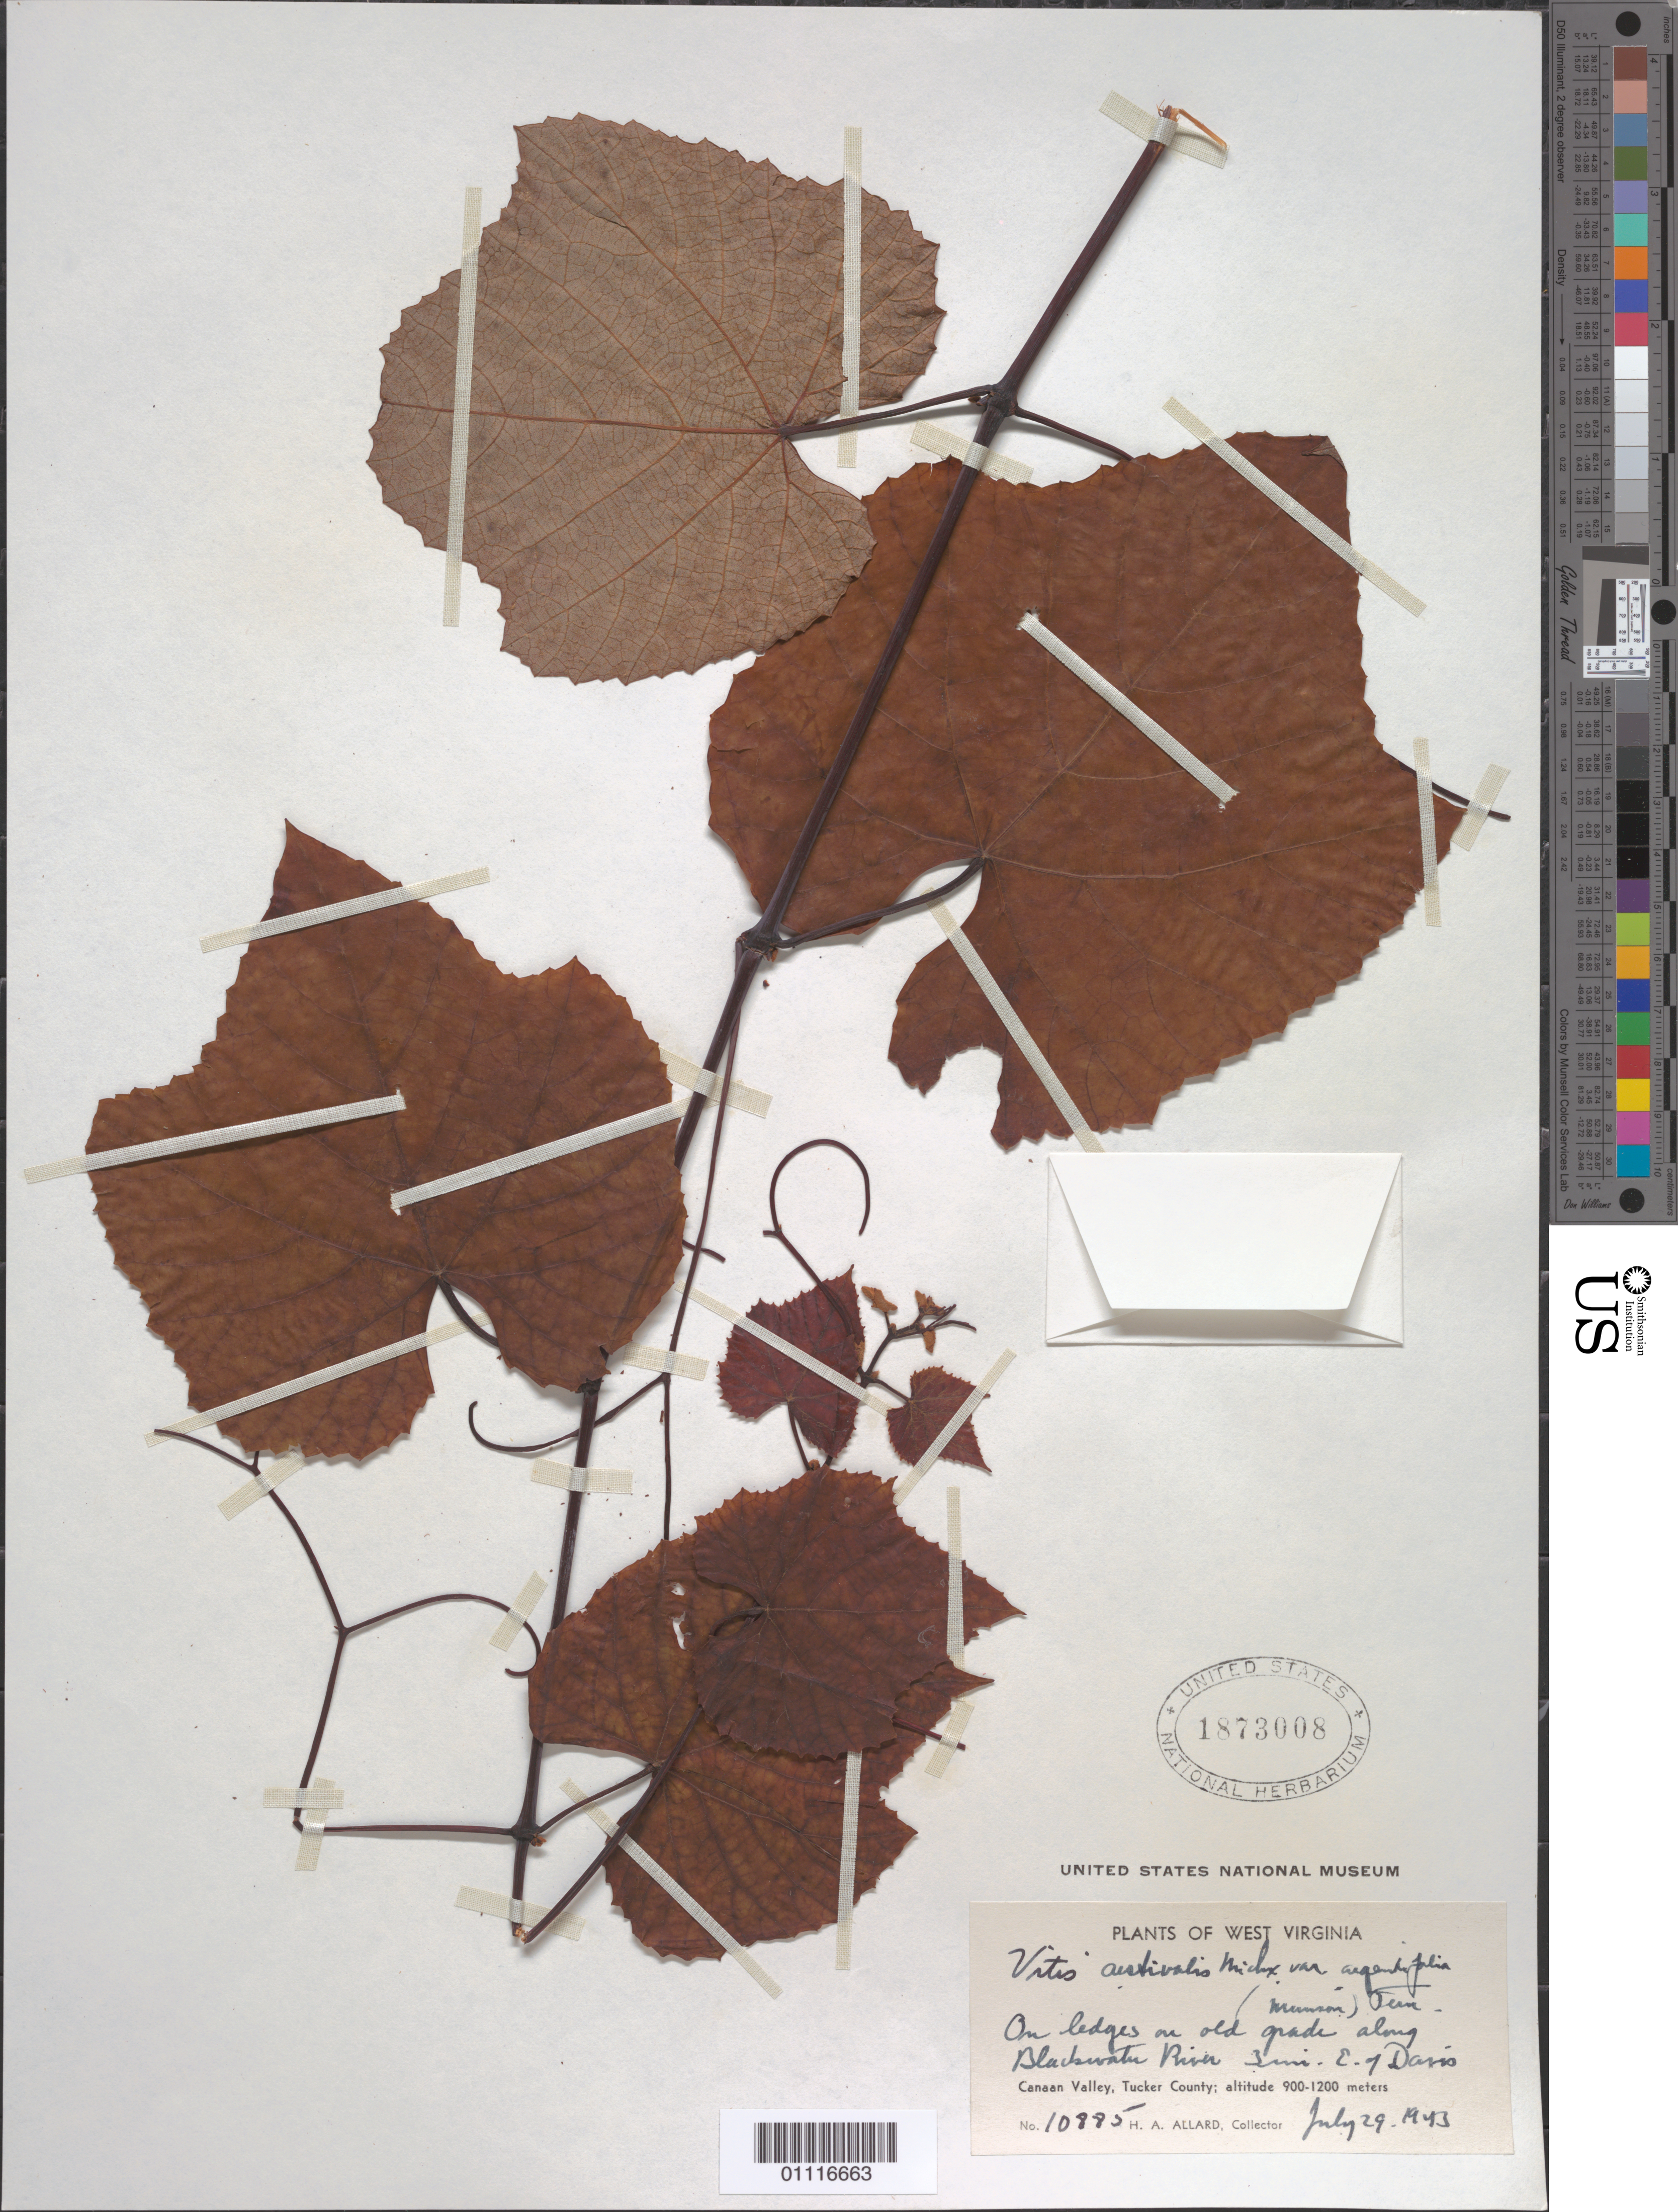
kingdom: Plantae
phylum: Tracheophyta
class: Magnoliopsida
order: Vitales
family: Vitaceae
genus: Vitis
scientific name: Vitis aestivalis var. argentifolia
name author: Michx.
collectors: H. A. Allard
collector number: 10885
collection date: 1943-09-28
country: United States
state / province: West Virginia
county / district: Tucker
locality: On ledges on old grade along Blackwater River 3 mi. E. of Daivs. Canaan valley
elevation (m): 900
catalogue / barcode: US 1873008